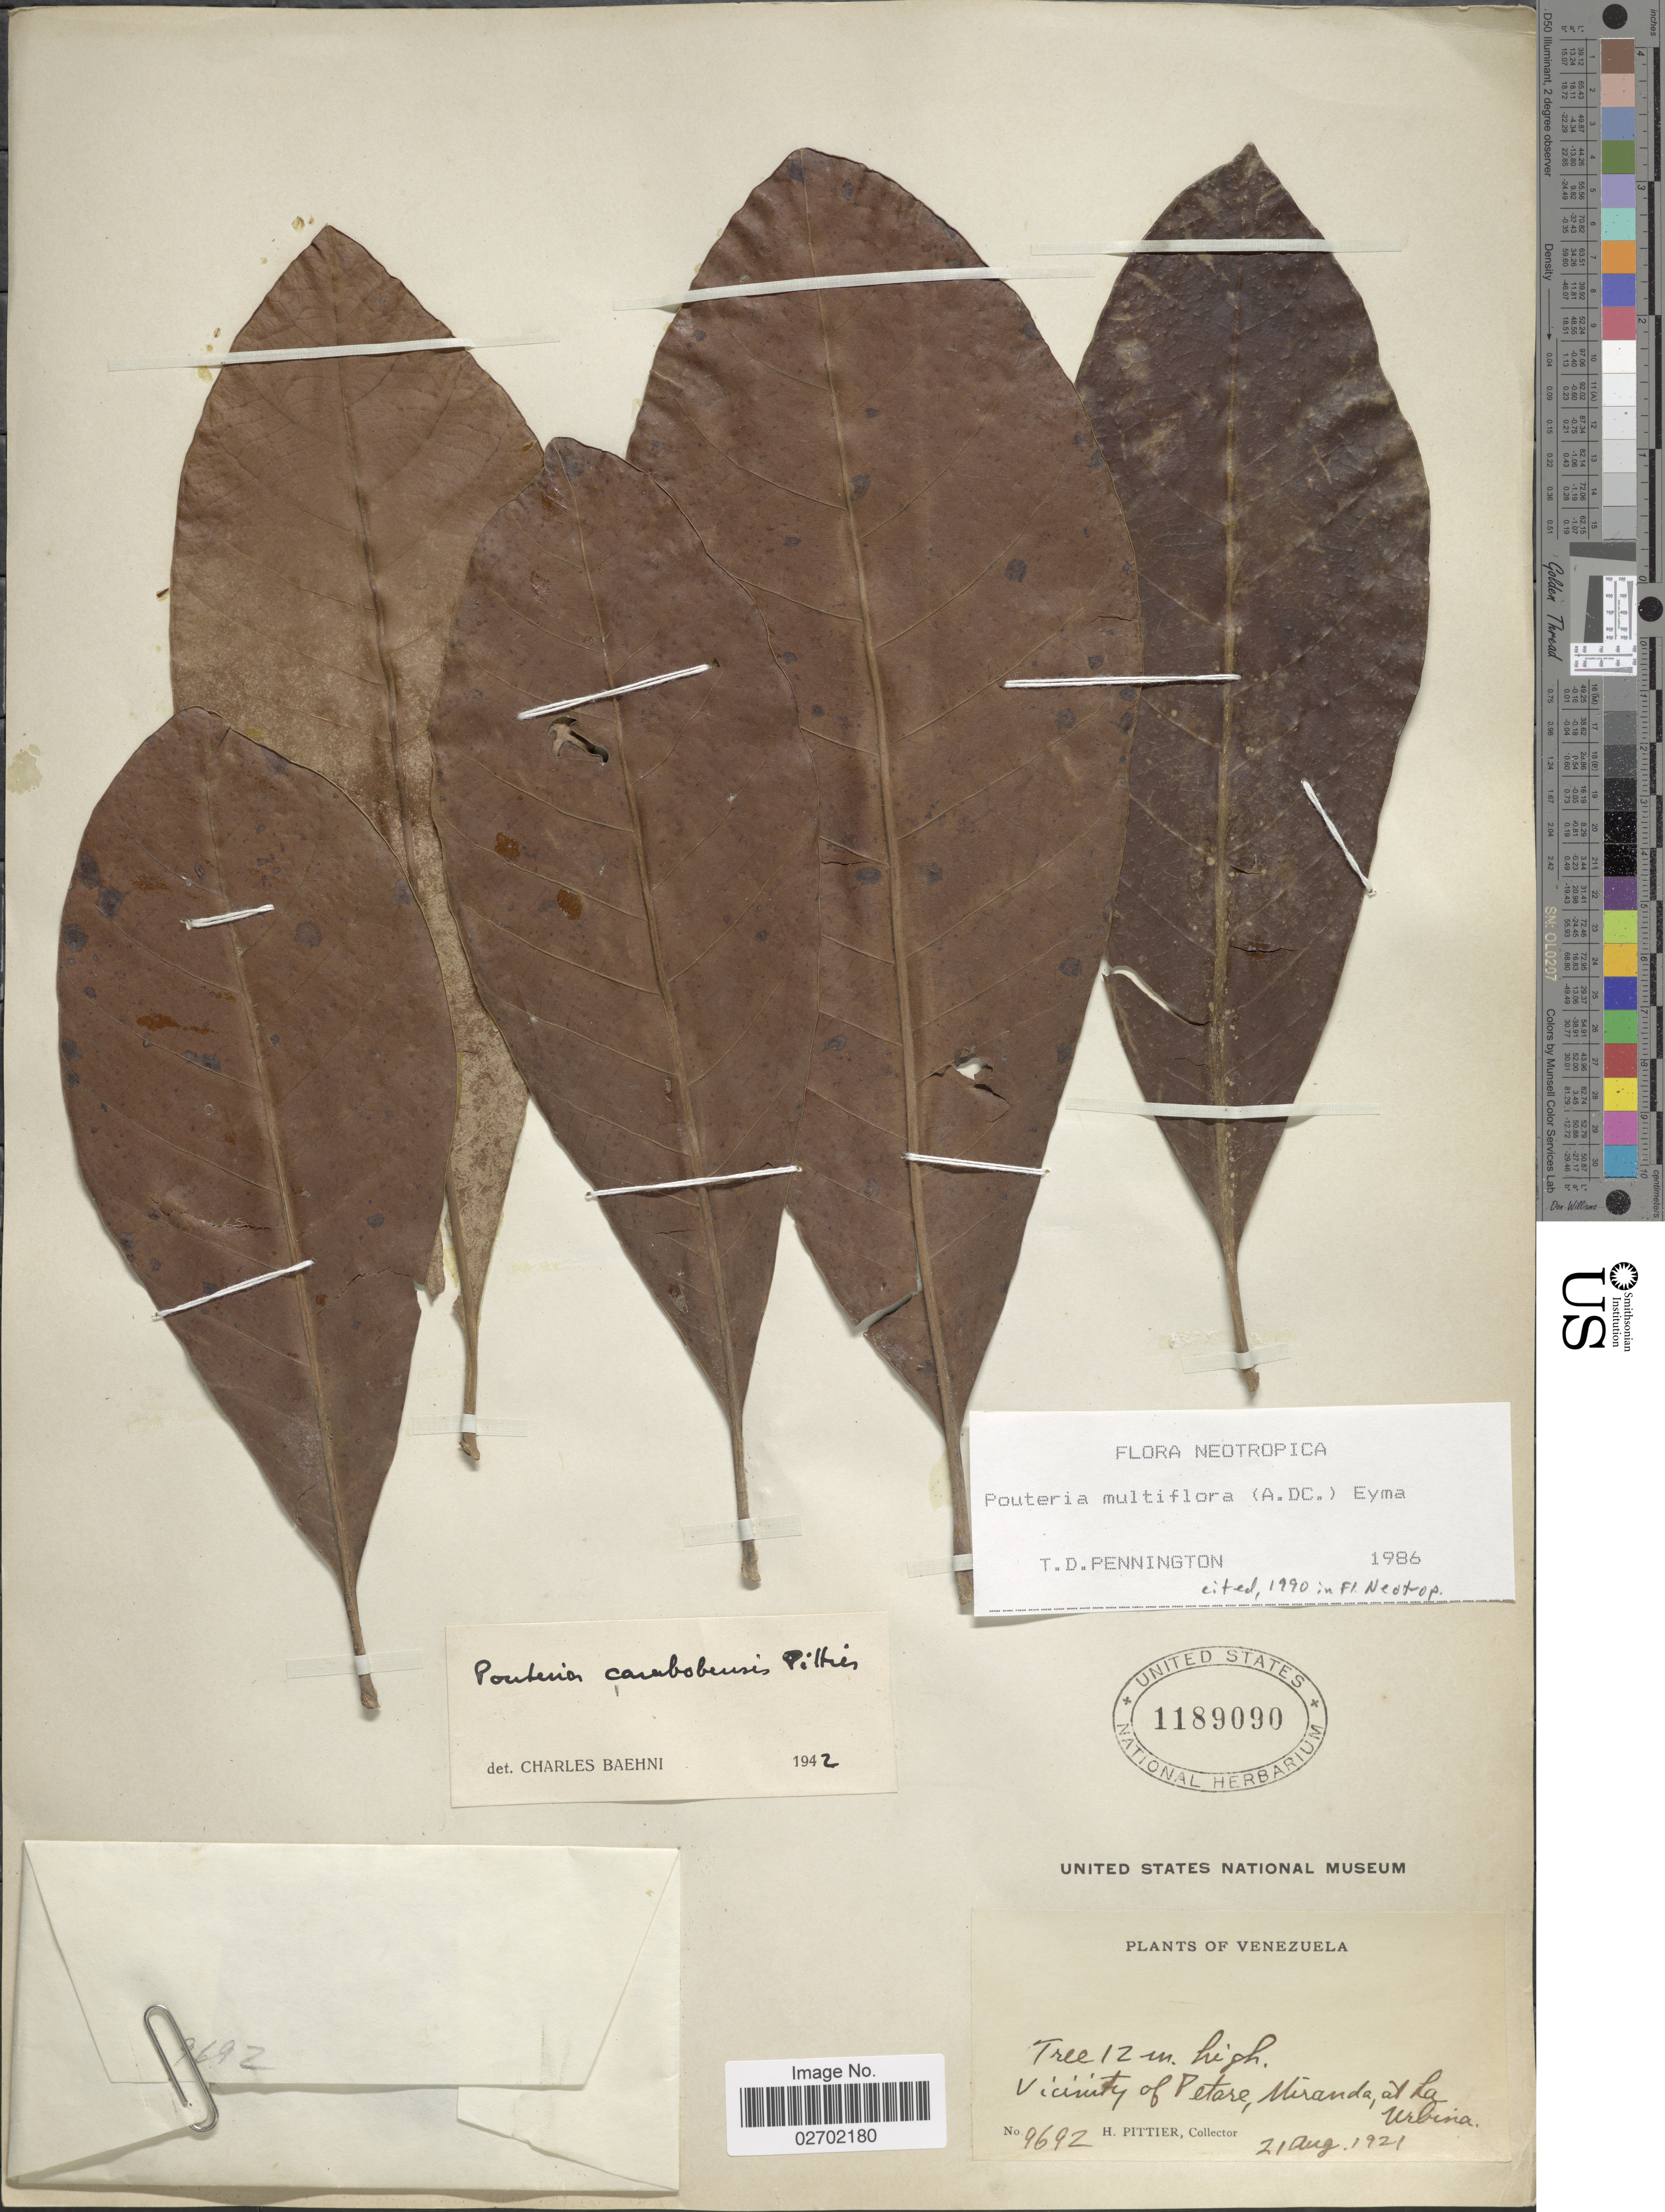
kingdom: Plantae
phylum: Tracheophyta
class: Magnoliopsida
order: Ericales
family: Sapotaceae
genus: Pouteria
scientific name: Pouteria multiflora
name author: (A. DC.) Eyma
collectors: H. F. Pittier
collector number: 9692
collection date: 1921-08-21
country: Venezuela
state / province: Miranda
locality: Vicinity of Petare, at La Urbina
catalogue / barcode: US 1189090